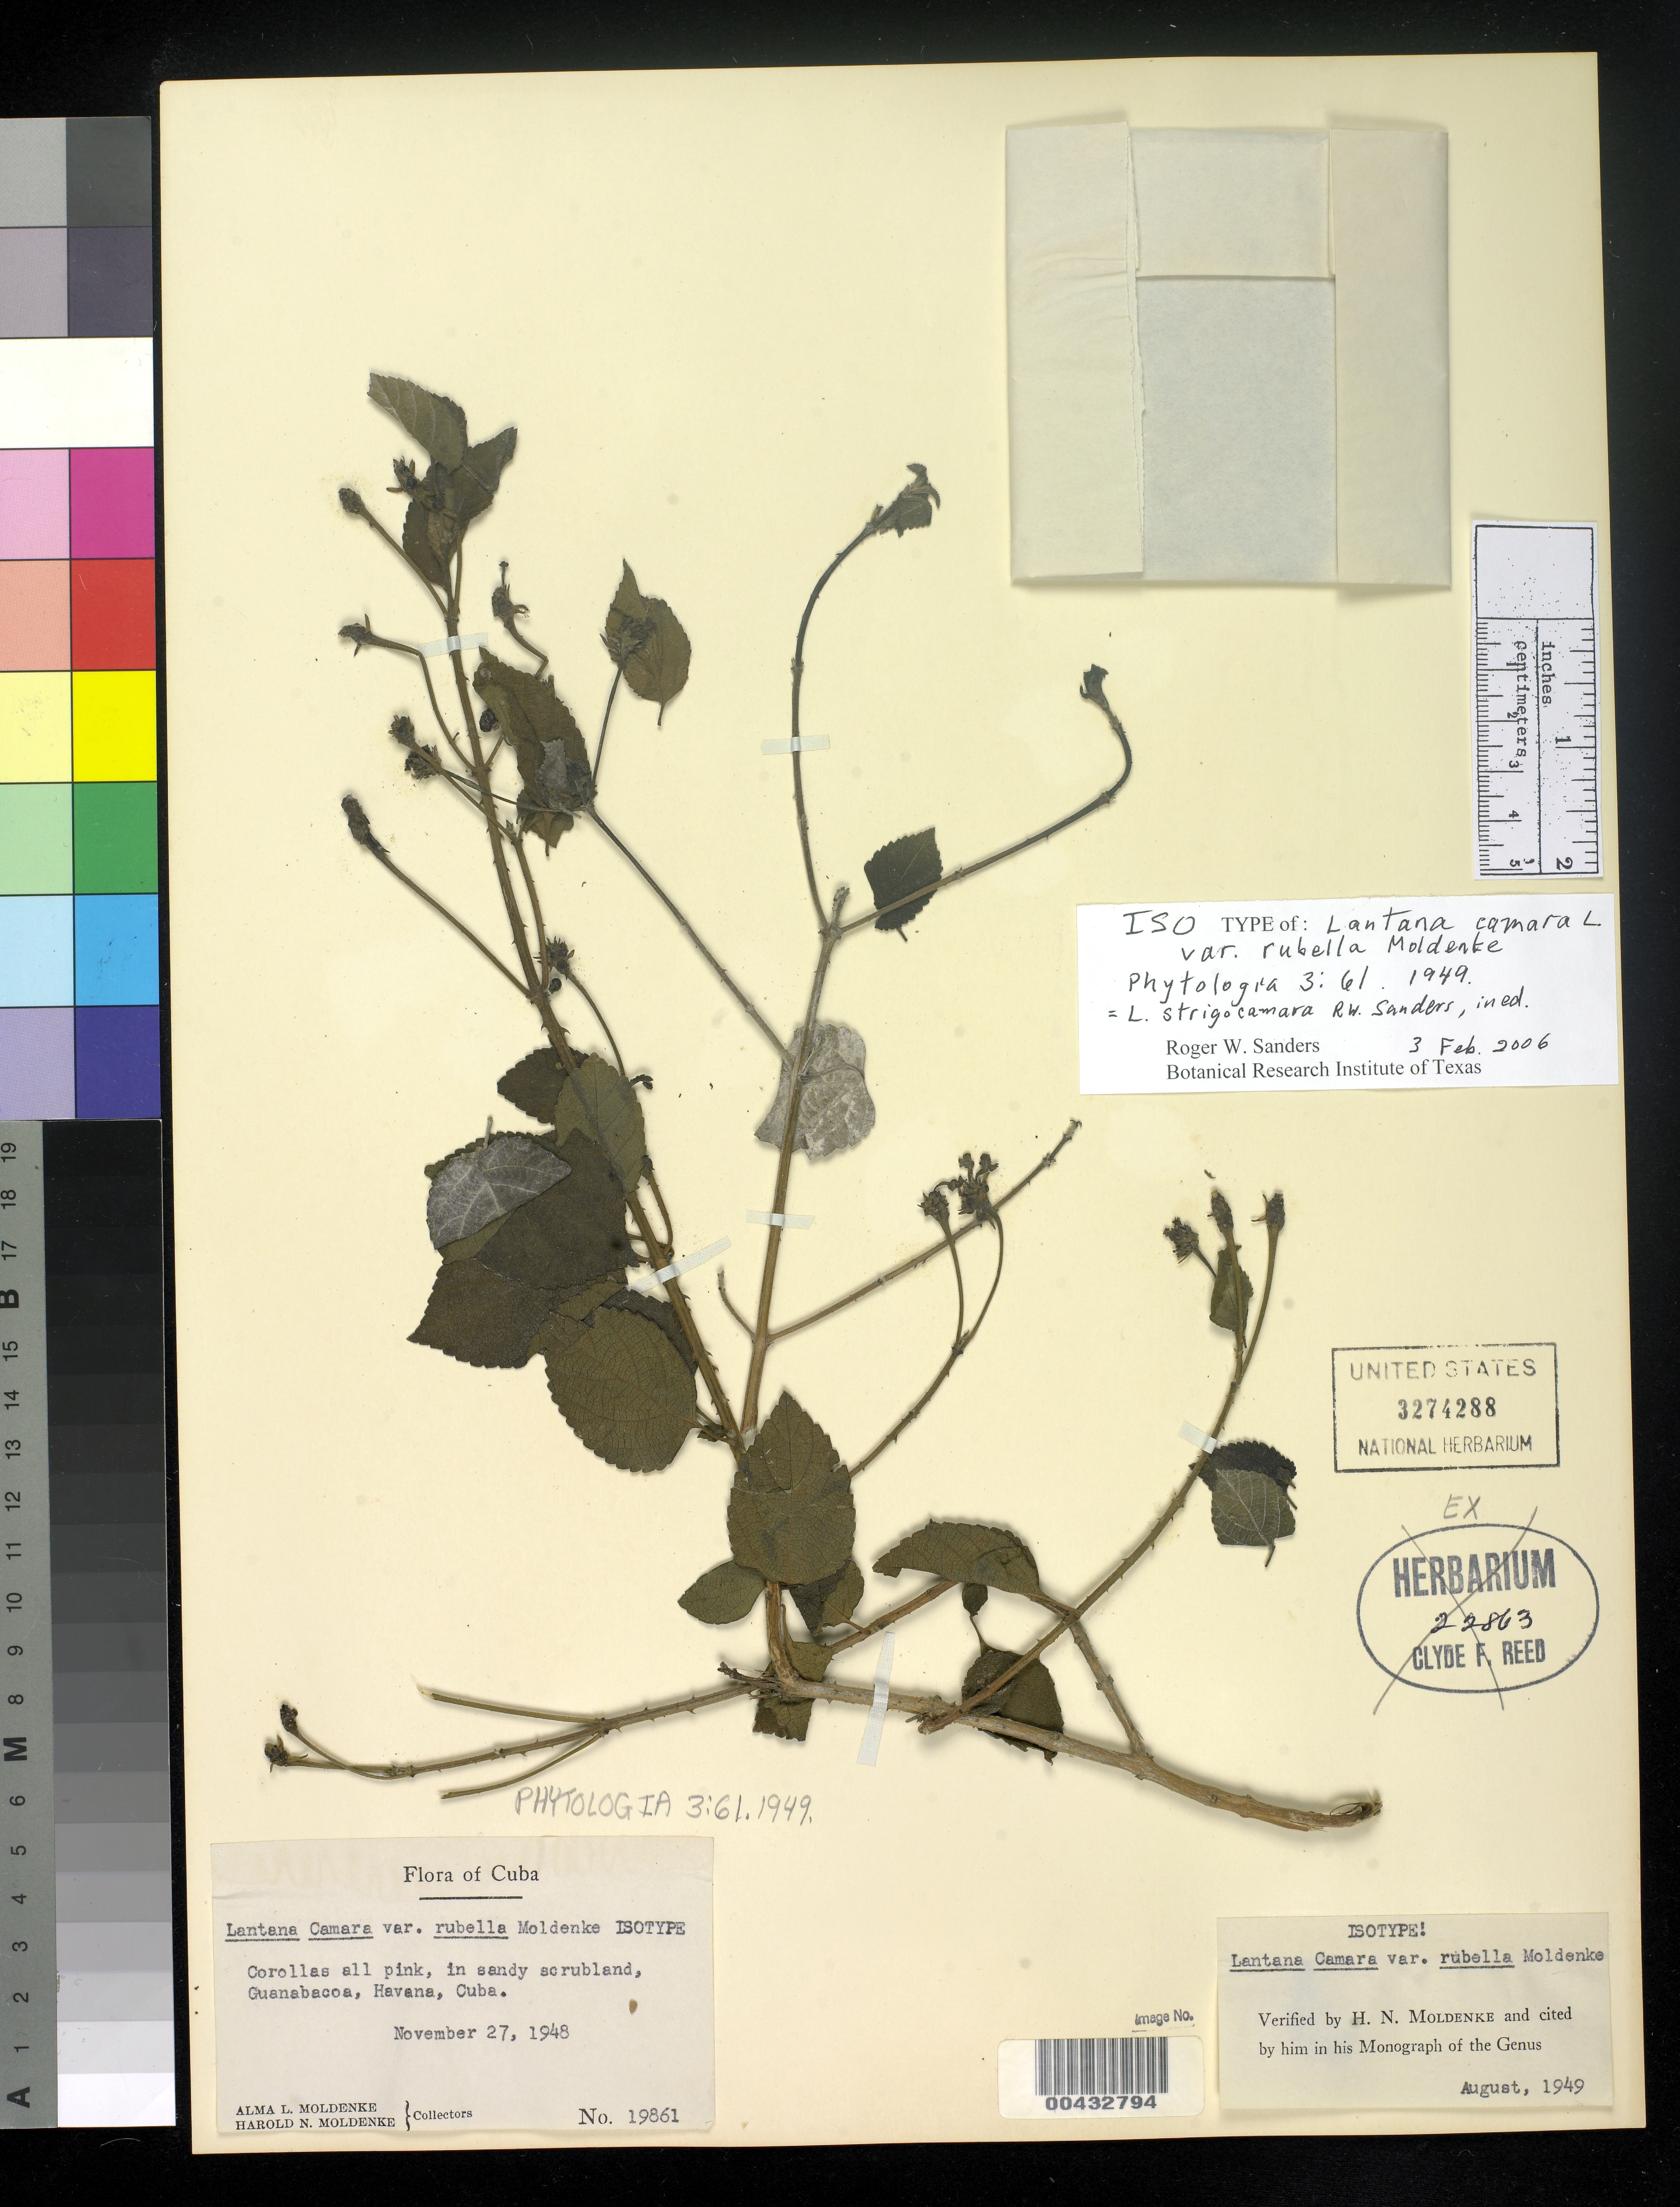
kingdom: Plantae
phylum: Tracheophyta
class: Magnoliopsida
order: Lamiales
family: Verbenaceae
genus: Lantana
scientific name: Lantana camara var. rubella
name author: Moldenke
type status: Isotype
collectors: A. L. Moldenke & H. N. Moldenke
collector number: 19861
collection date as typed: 27 Nov 1948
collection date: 1948-11-27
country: Cuba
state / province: La Habana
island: Greater Antilles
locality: Guanabacoa.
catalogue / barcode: US 3274288